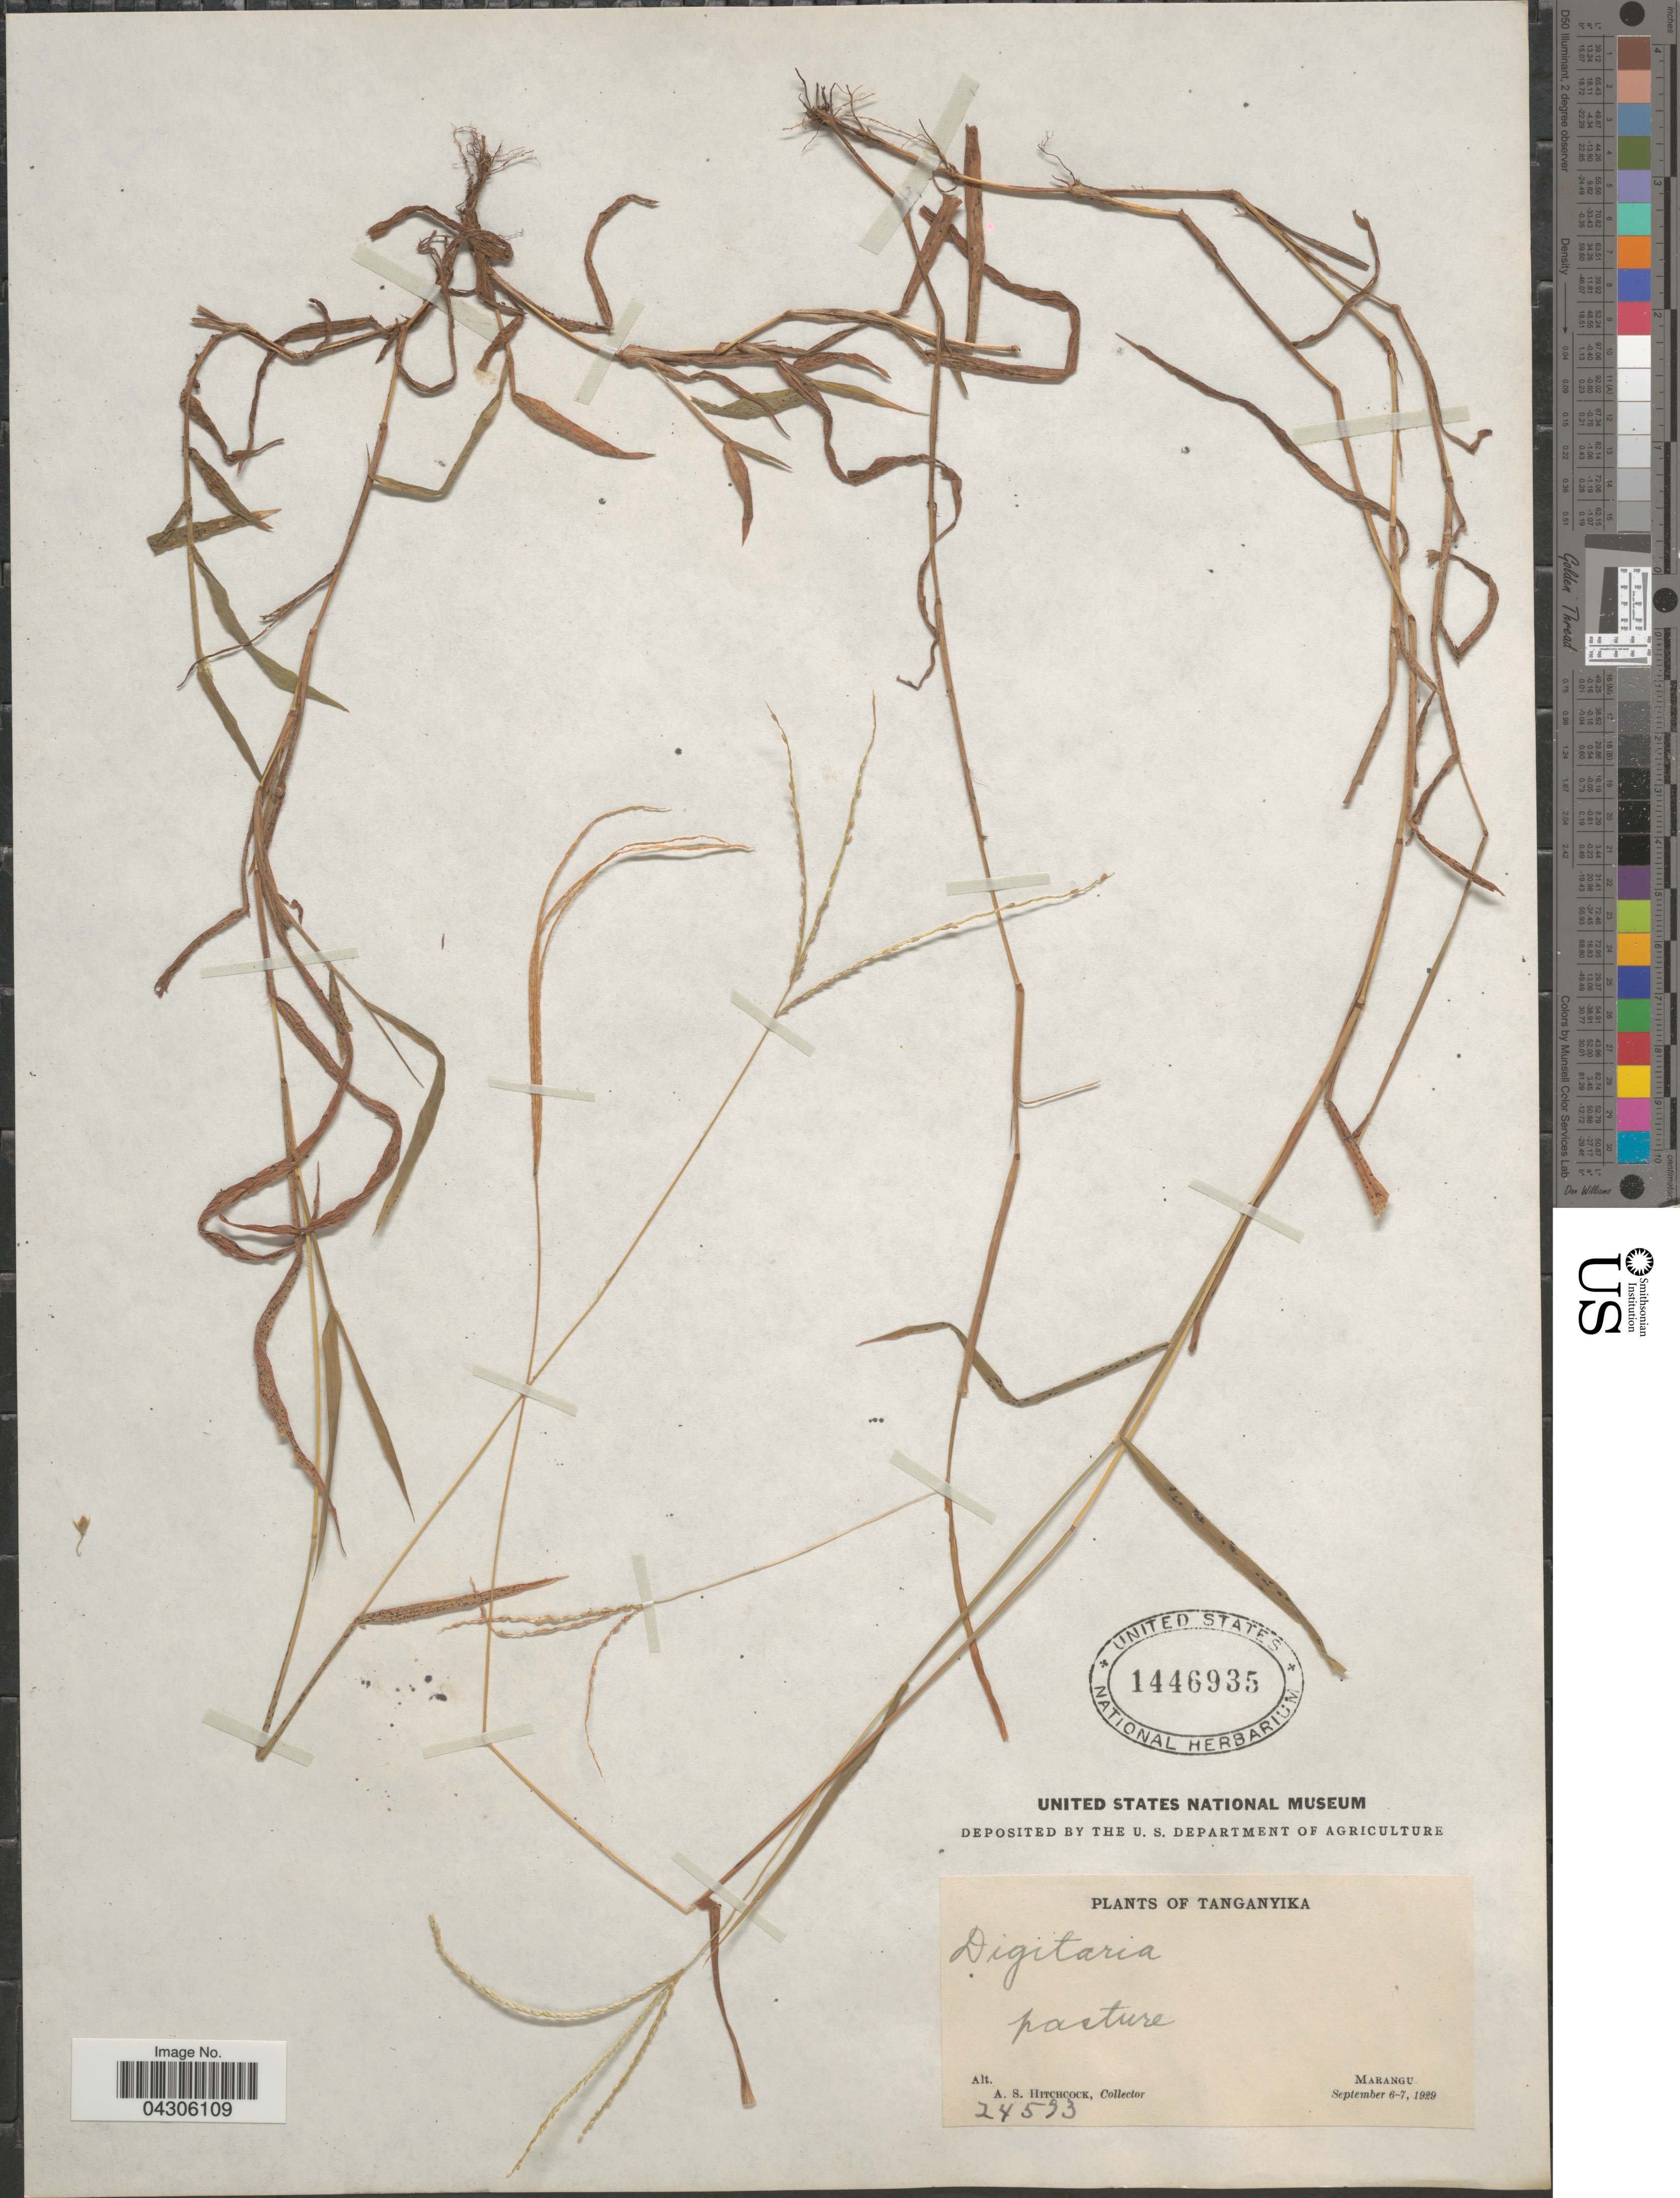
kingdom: Plantae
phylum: Tracheophyta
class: Liliopsida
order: Poales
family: Poaceae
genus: Digitaria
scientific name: Digitaria sp.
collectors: A. S. Hitchcock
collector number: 24593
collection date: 1929-09-06/1929-09-07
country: Tanzania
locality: Tanganyika. Marangu.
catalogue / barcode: US 1446935